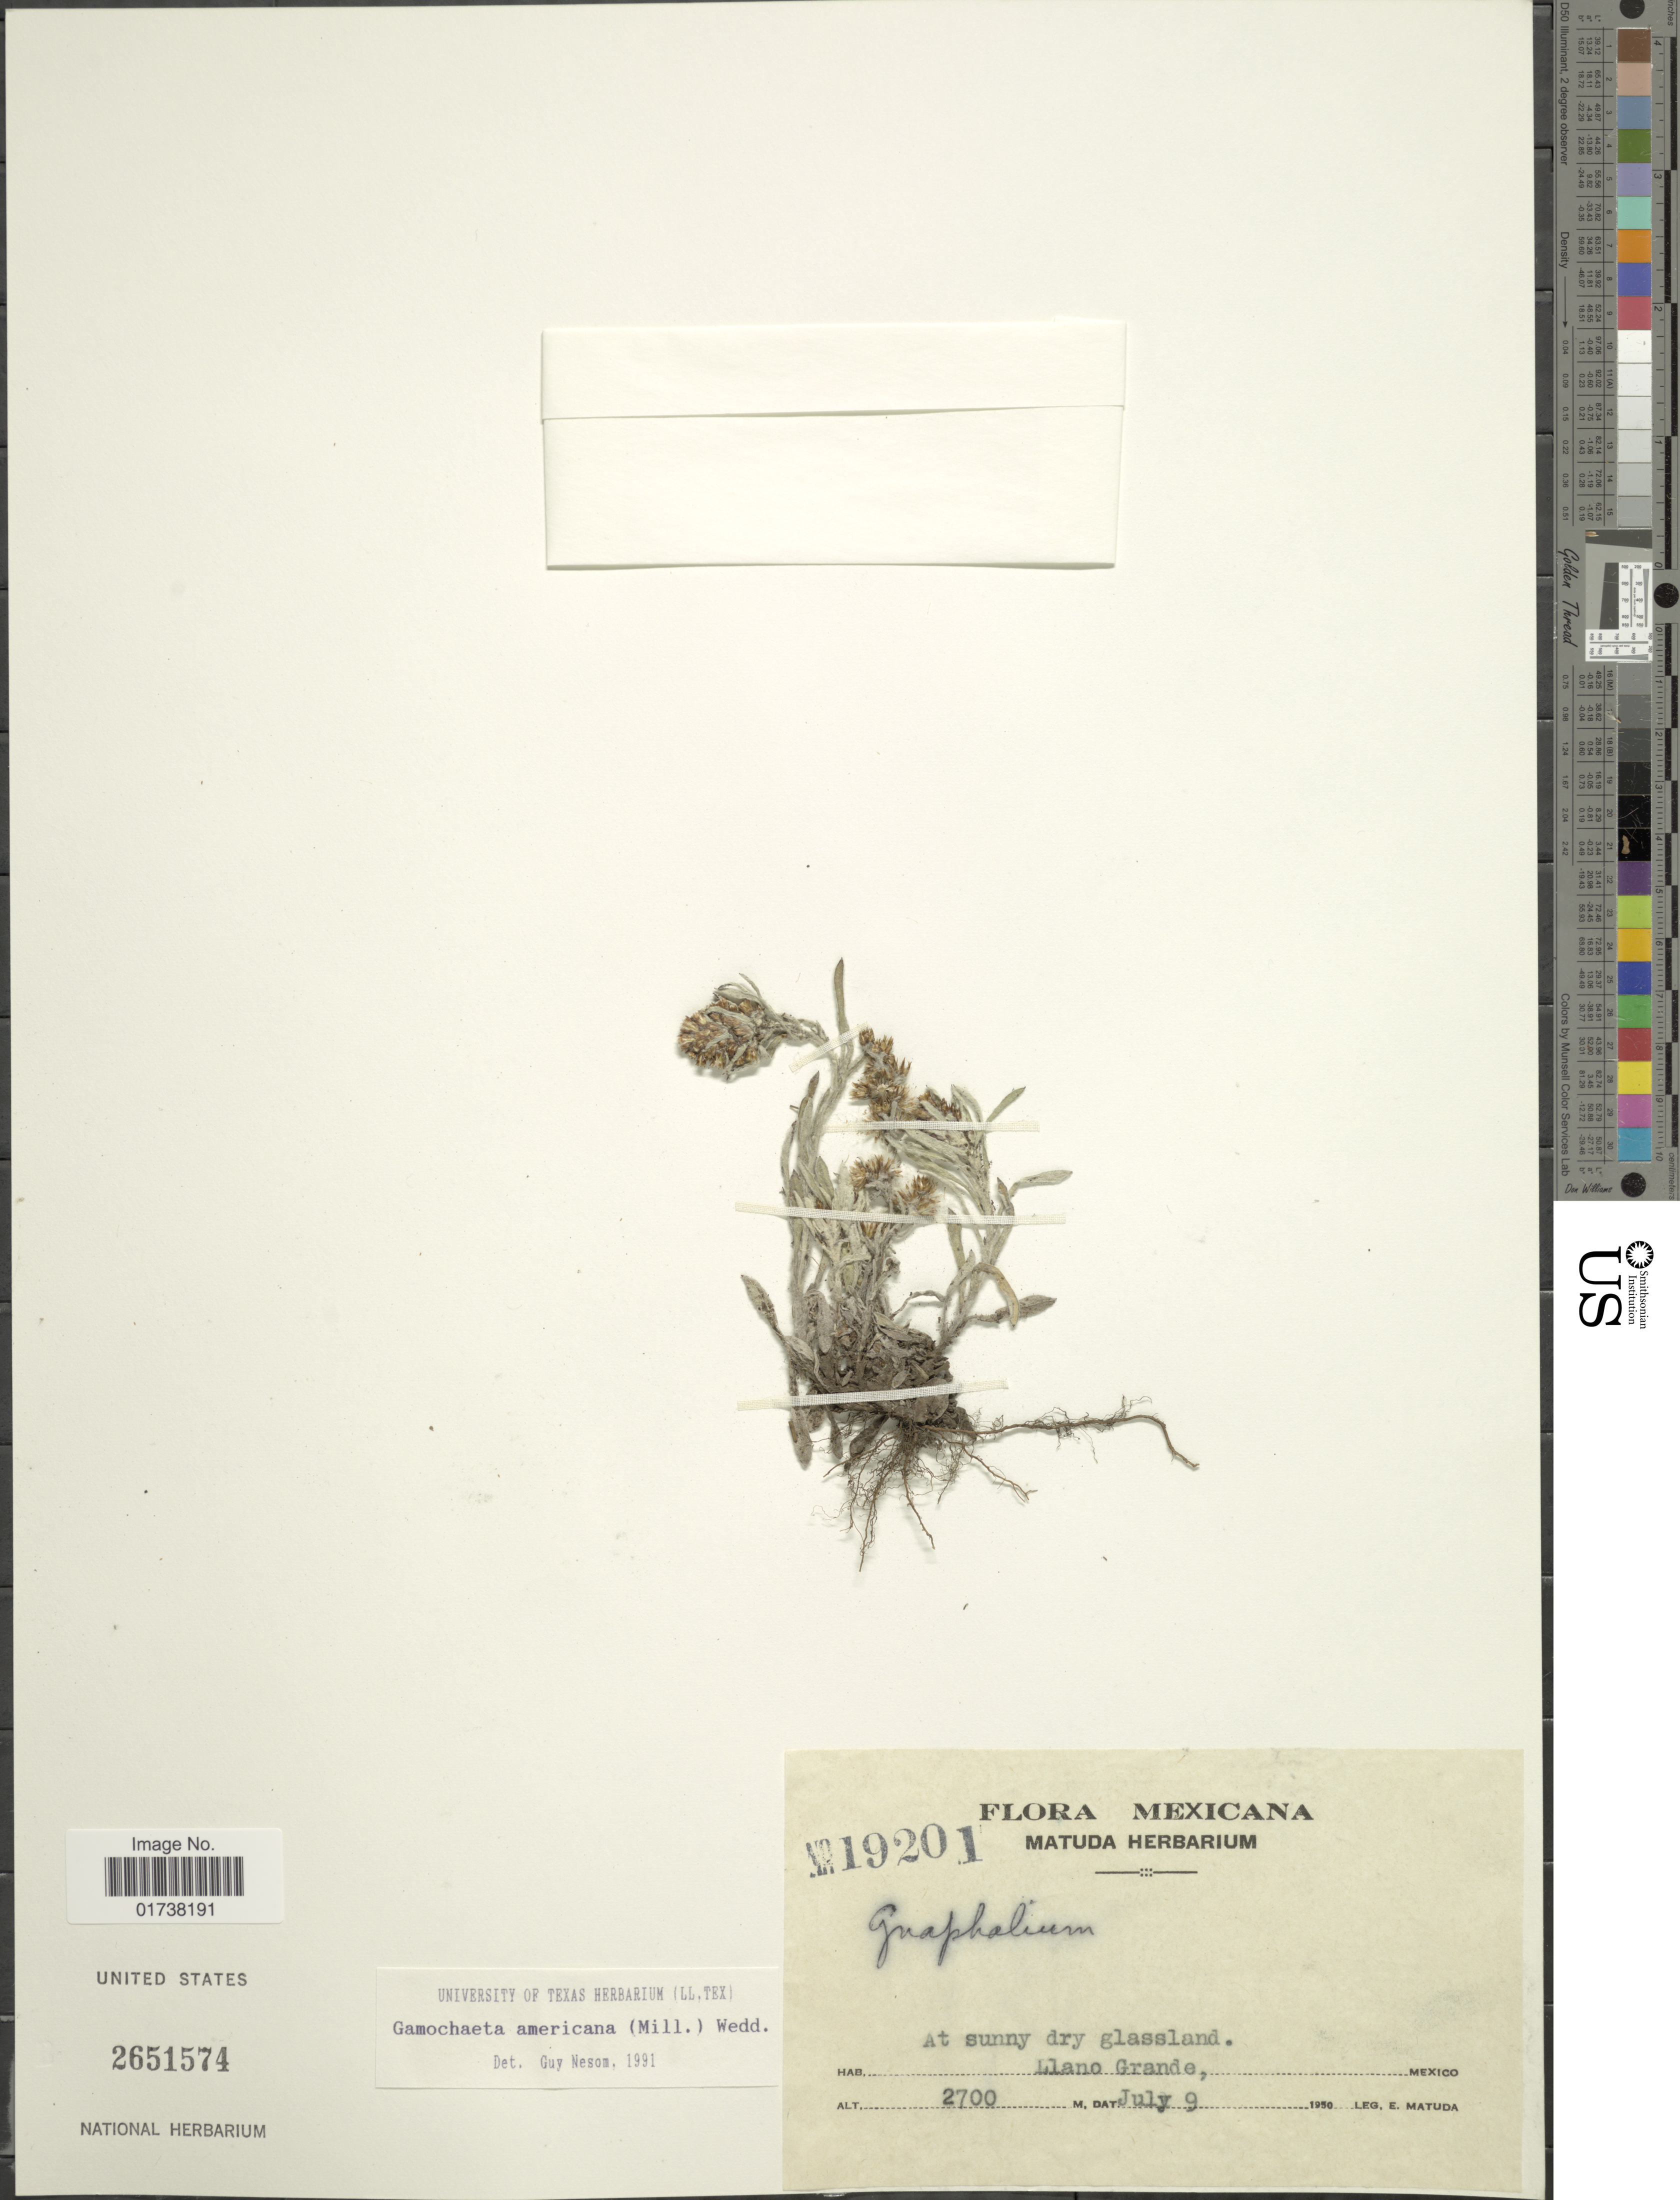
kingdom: Plantae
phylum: Tracheophyta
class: Magnoliopsida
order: Asterales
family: Asteraceae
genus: Gamochaeta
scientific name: Gamochaeta americana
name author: (Mill.) Wedd.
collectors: E. Matuda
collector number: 19201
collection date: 1950-07-09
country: Mexico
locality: At sunny dry grassland, Llano Grande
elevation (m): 2700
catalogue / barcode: US 2651574